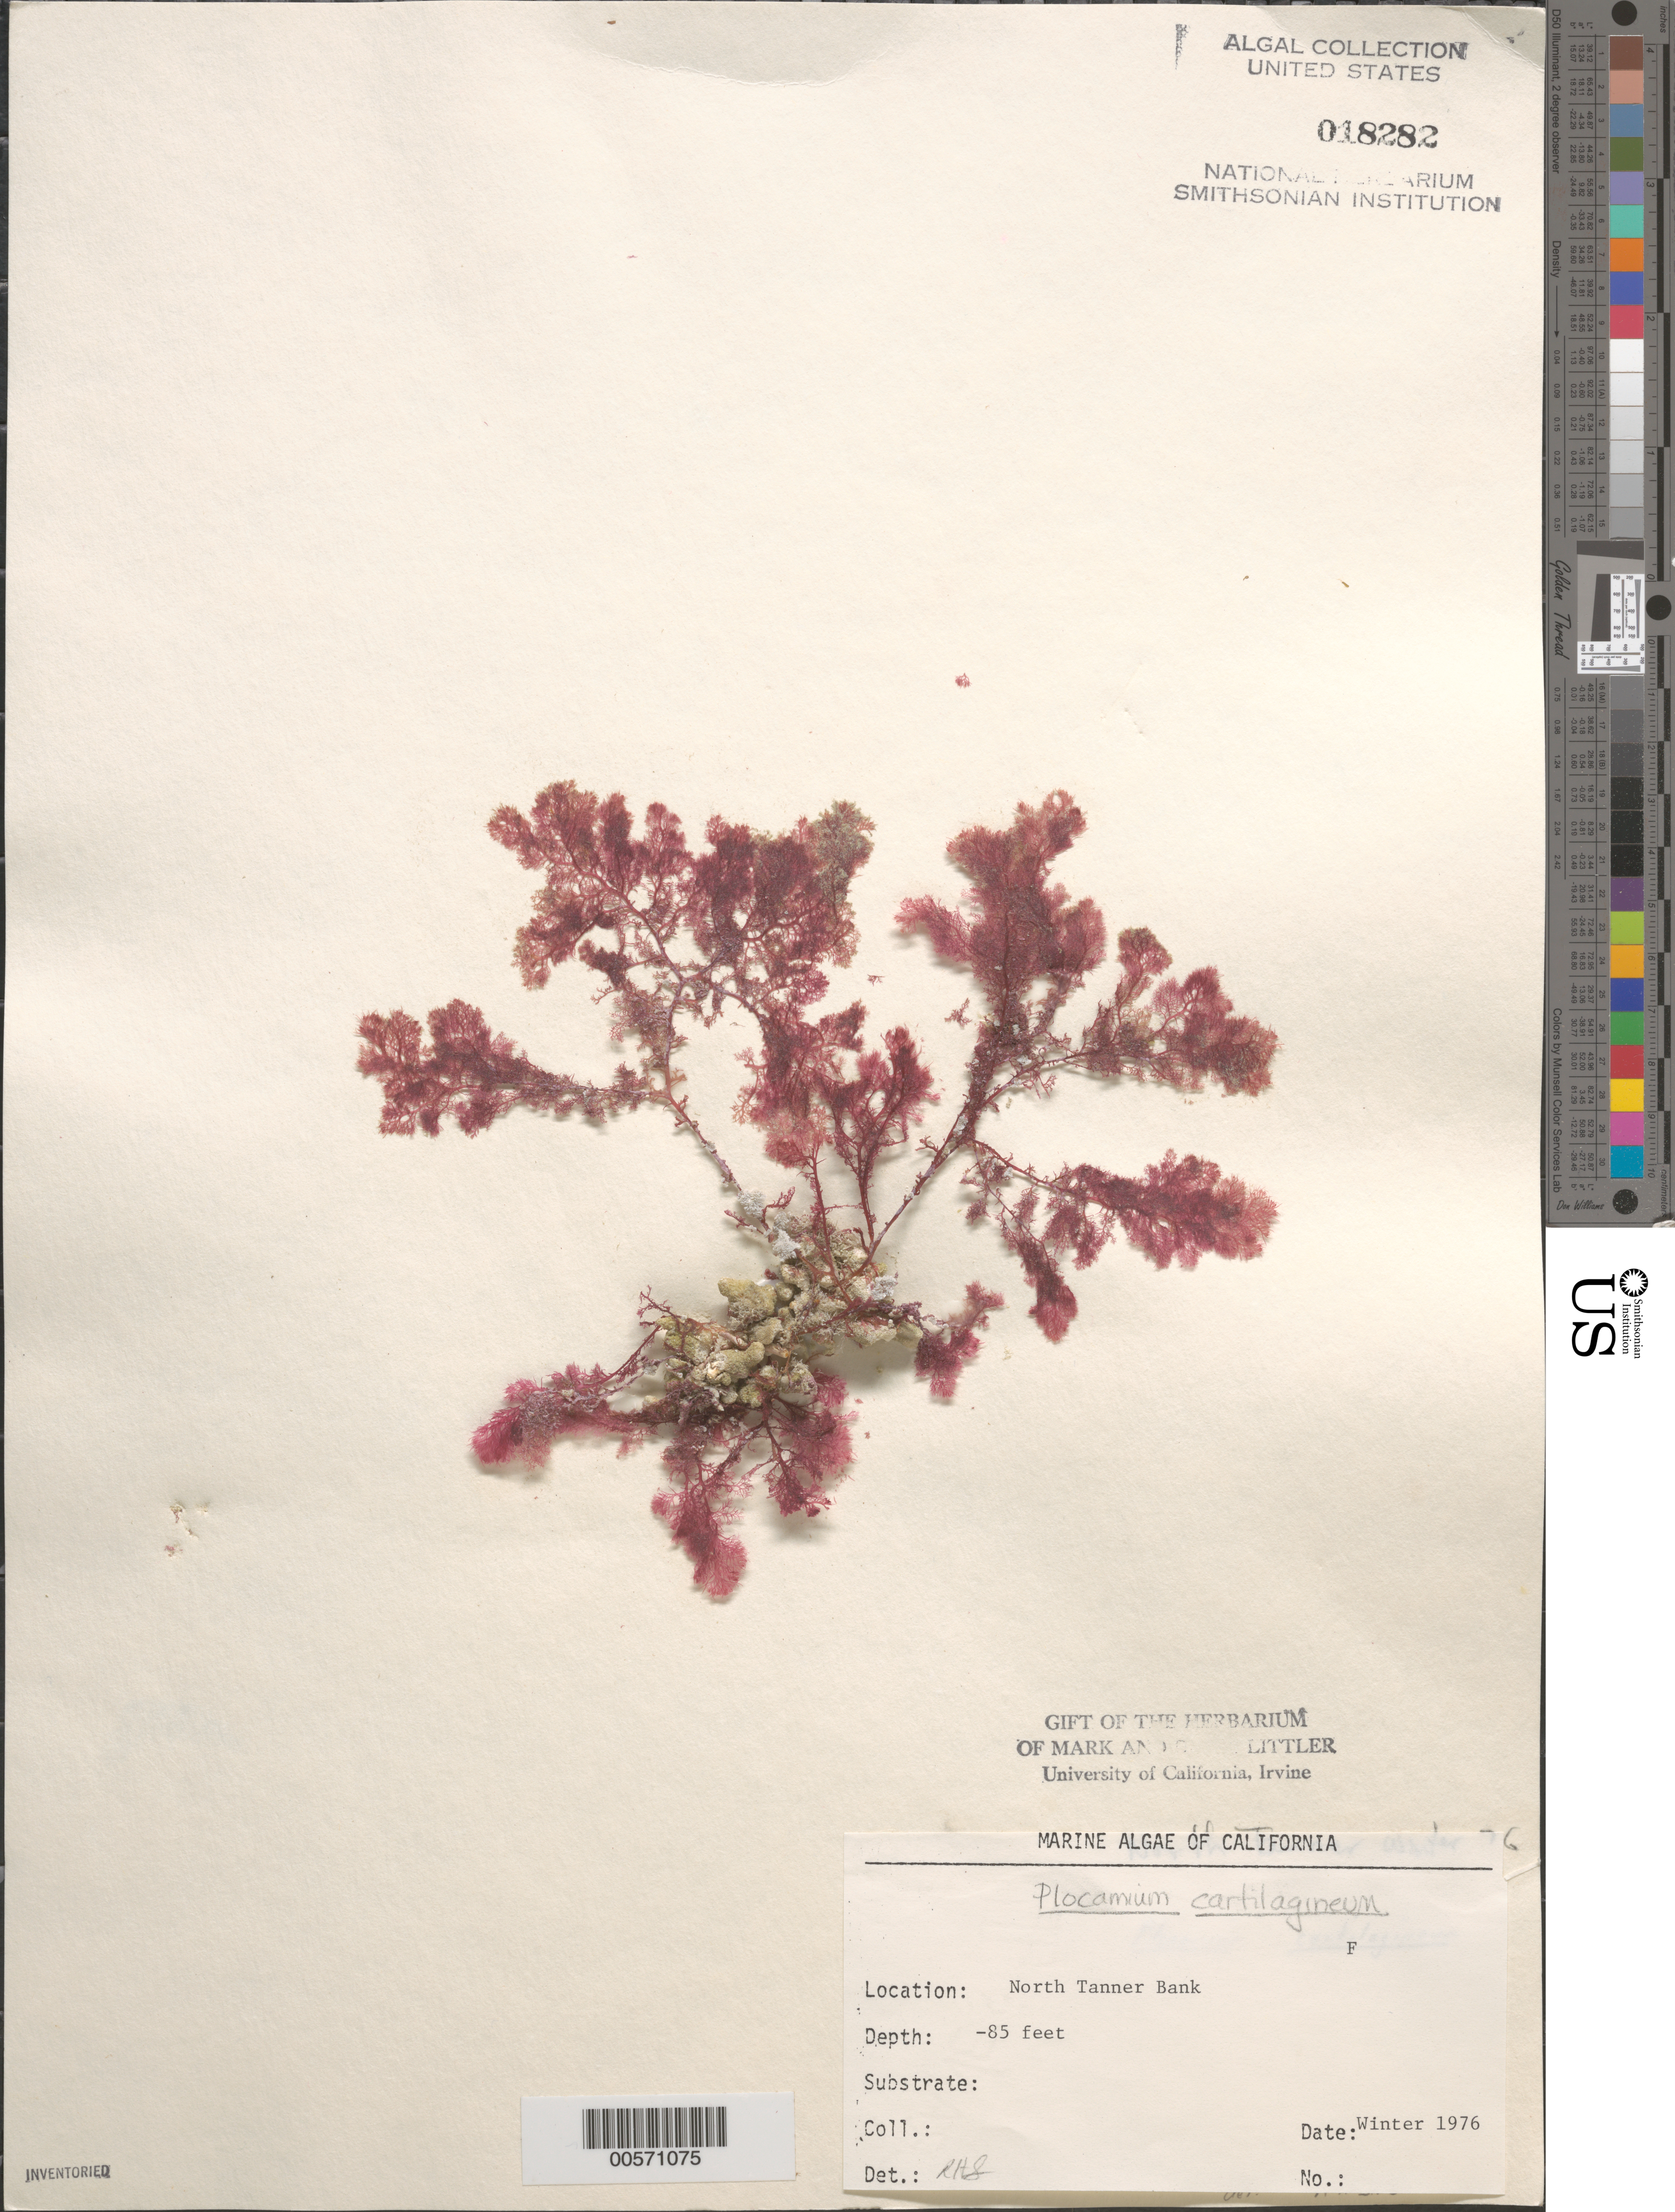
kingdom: Plantae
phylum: Rhodophyta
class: Florideophyceae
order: Plocamiales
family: Plocamiaceae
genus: Plocamium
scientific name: Plocamium cartilagineum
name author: (L.) P.S. Dixon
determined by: Sims, Robert H.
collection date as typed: Win 1976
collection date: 1976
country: United States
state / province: California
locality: North Tanner Bank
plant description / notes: BLM-SOCALBIGHT Rocky Intertidal Survey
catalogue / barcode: US 18282